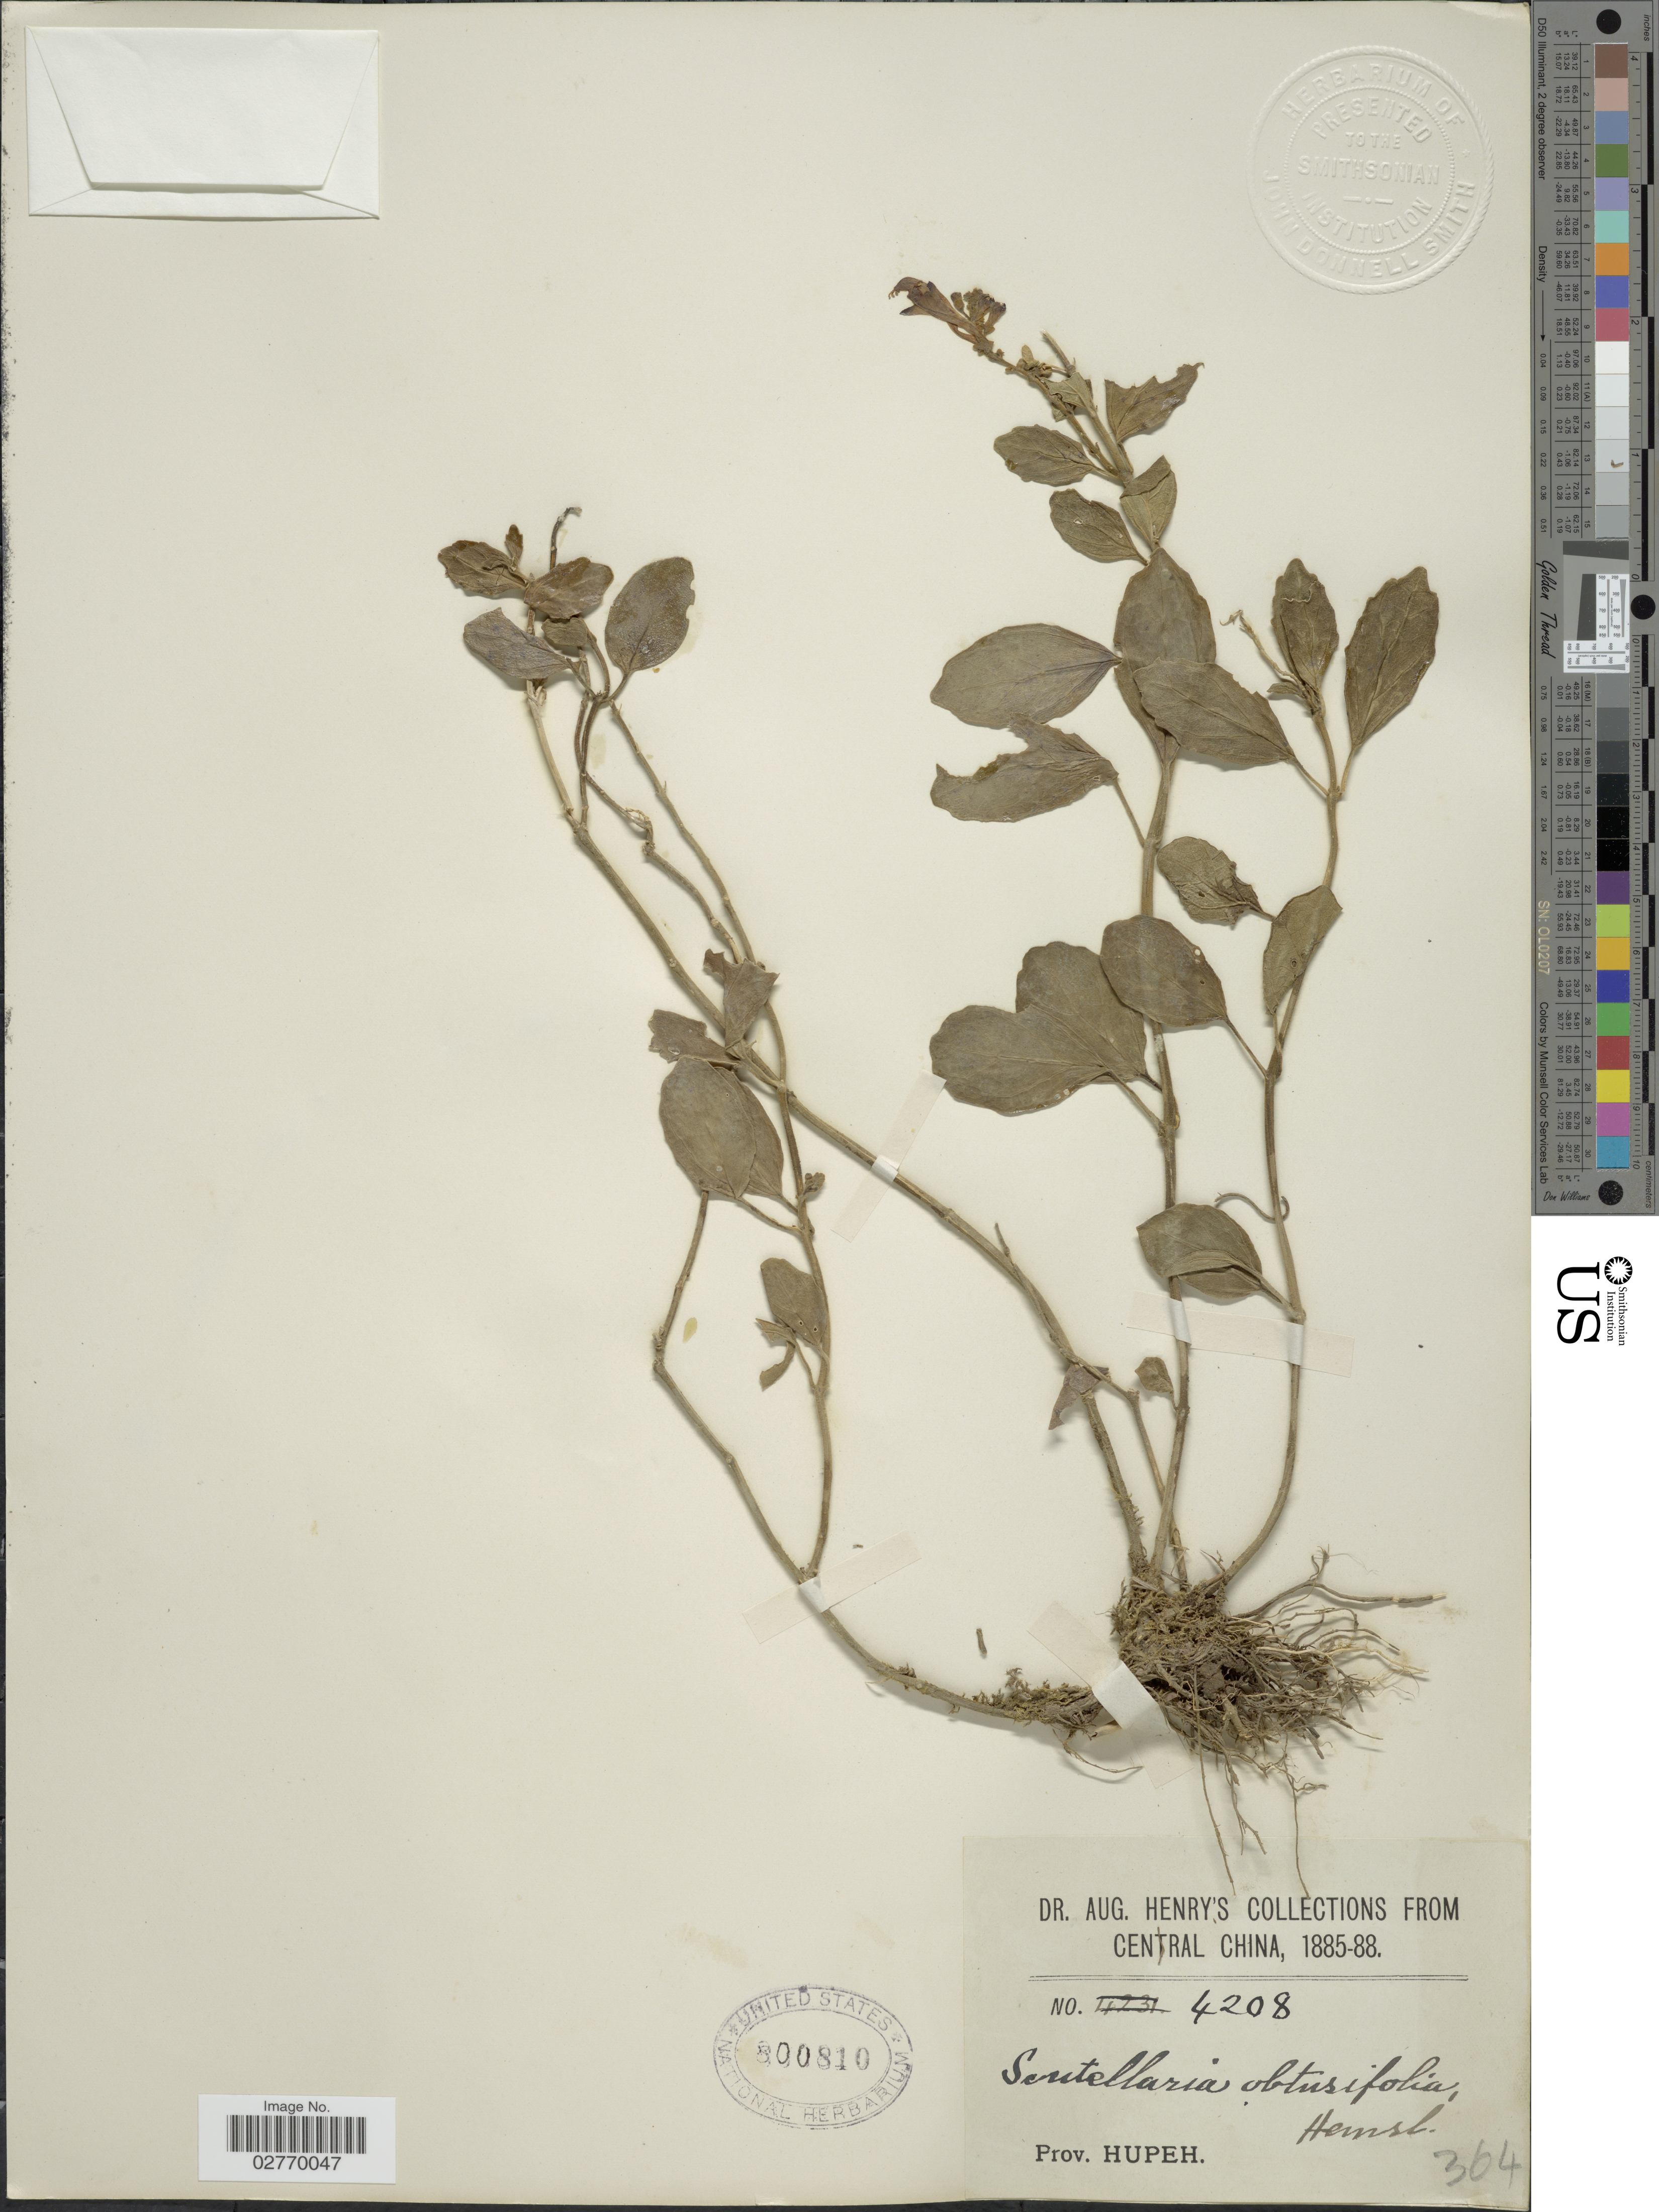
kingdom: Plantae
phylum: Tracheophyta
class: Magnoliopsida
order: Lamiales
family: Lamiaceae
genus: Scutellaria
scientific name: Scutellaria obtusifolia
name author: Hemsl.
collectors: A. Henry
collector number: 4208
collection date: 1885/1888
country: China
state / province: Hubei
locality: Central China. Prov. Hupeh.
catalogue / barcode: US 800810